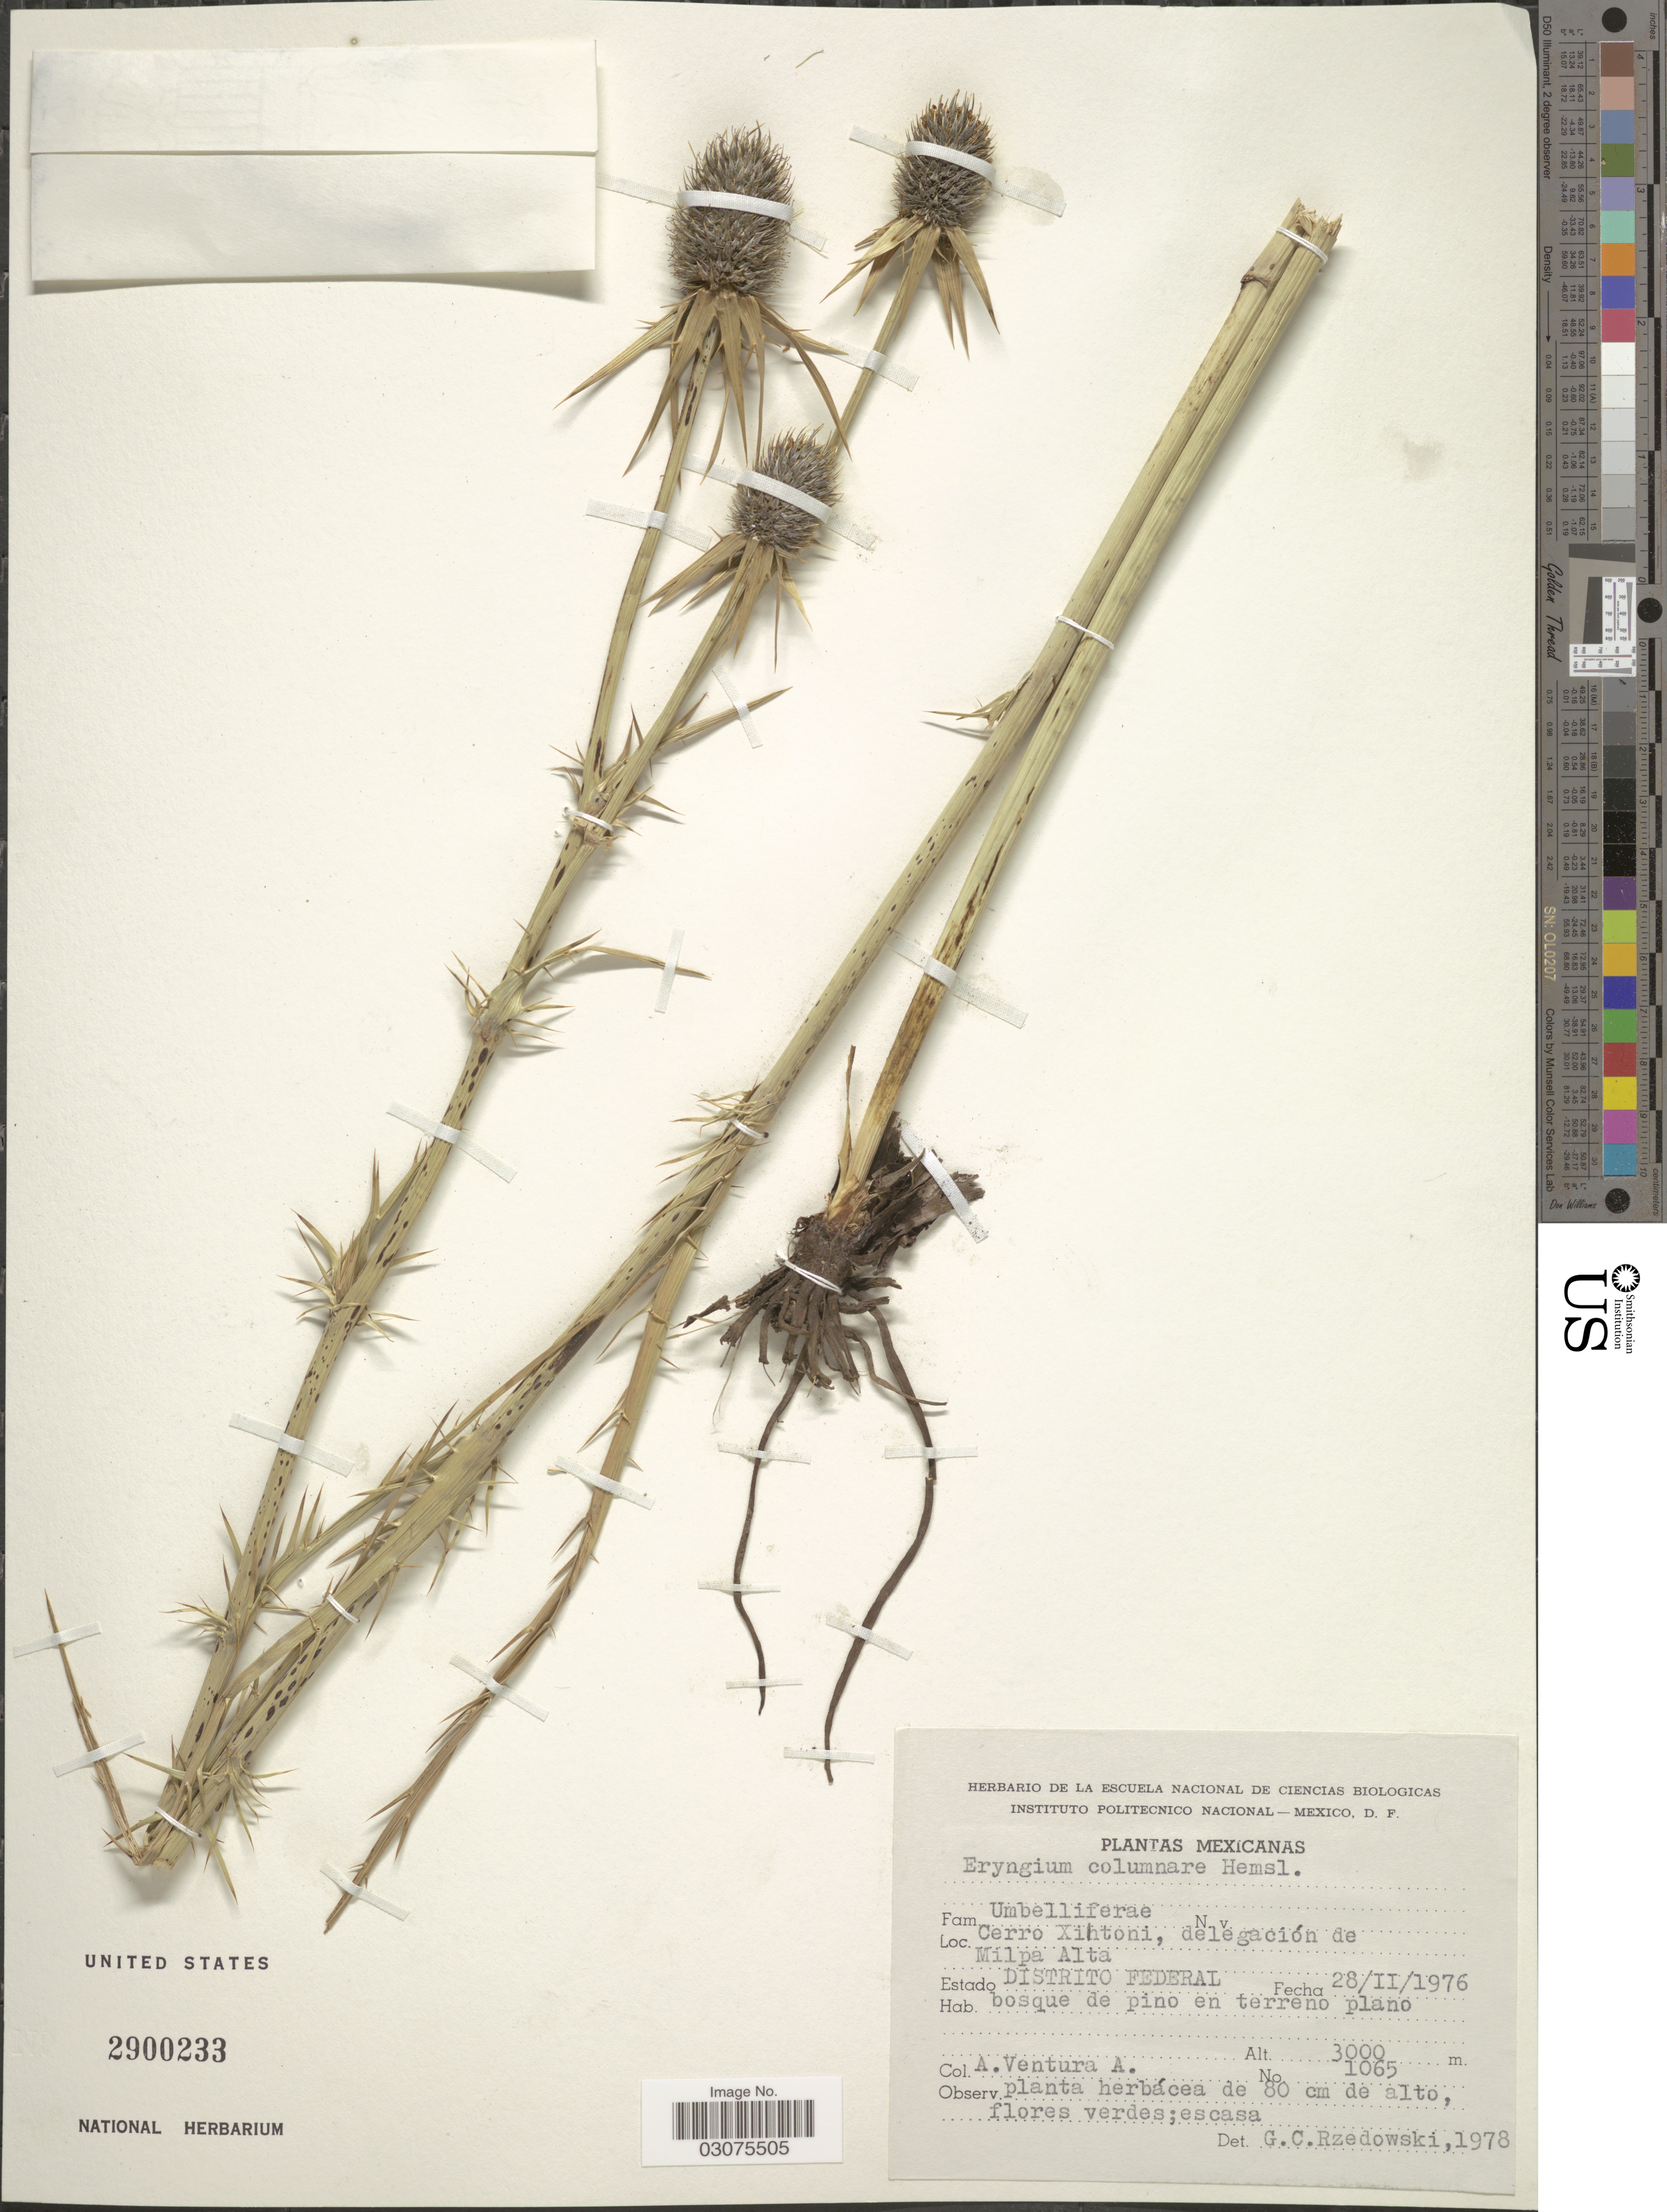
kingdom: Plantae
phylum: Tracheophyta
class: Magnoliopsida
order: Apiales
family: Apiaceae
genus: Eryngium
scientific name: Eryngium columnare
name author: Hemsl.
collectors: A. Ventura A.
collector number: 1065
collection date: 1976-02-28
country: Mexico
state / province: Distrito Federal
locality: Cerro Xihtoni, delegación de Milpa Alta.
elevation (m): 3000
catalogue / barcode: US 2900233